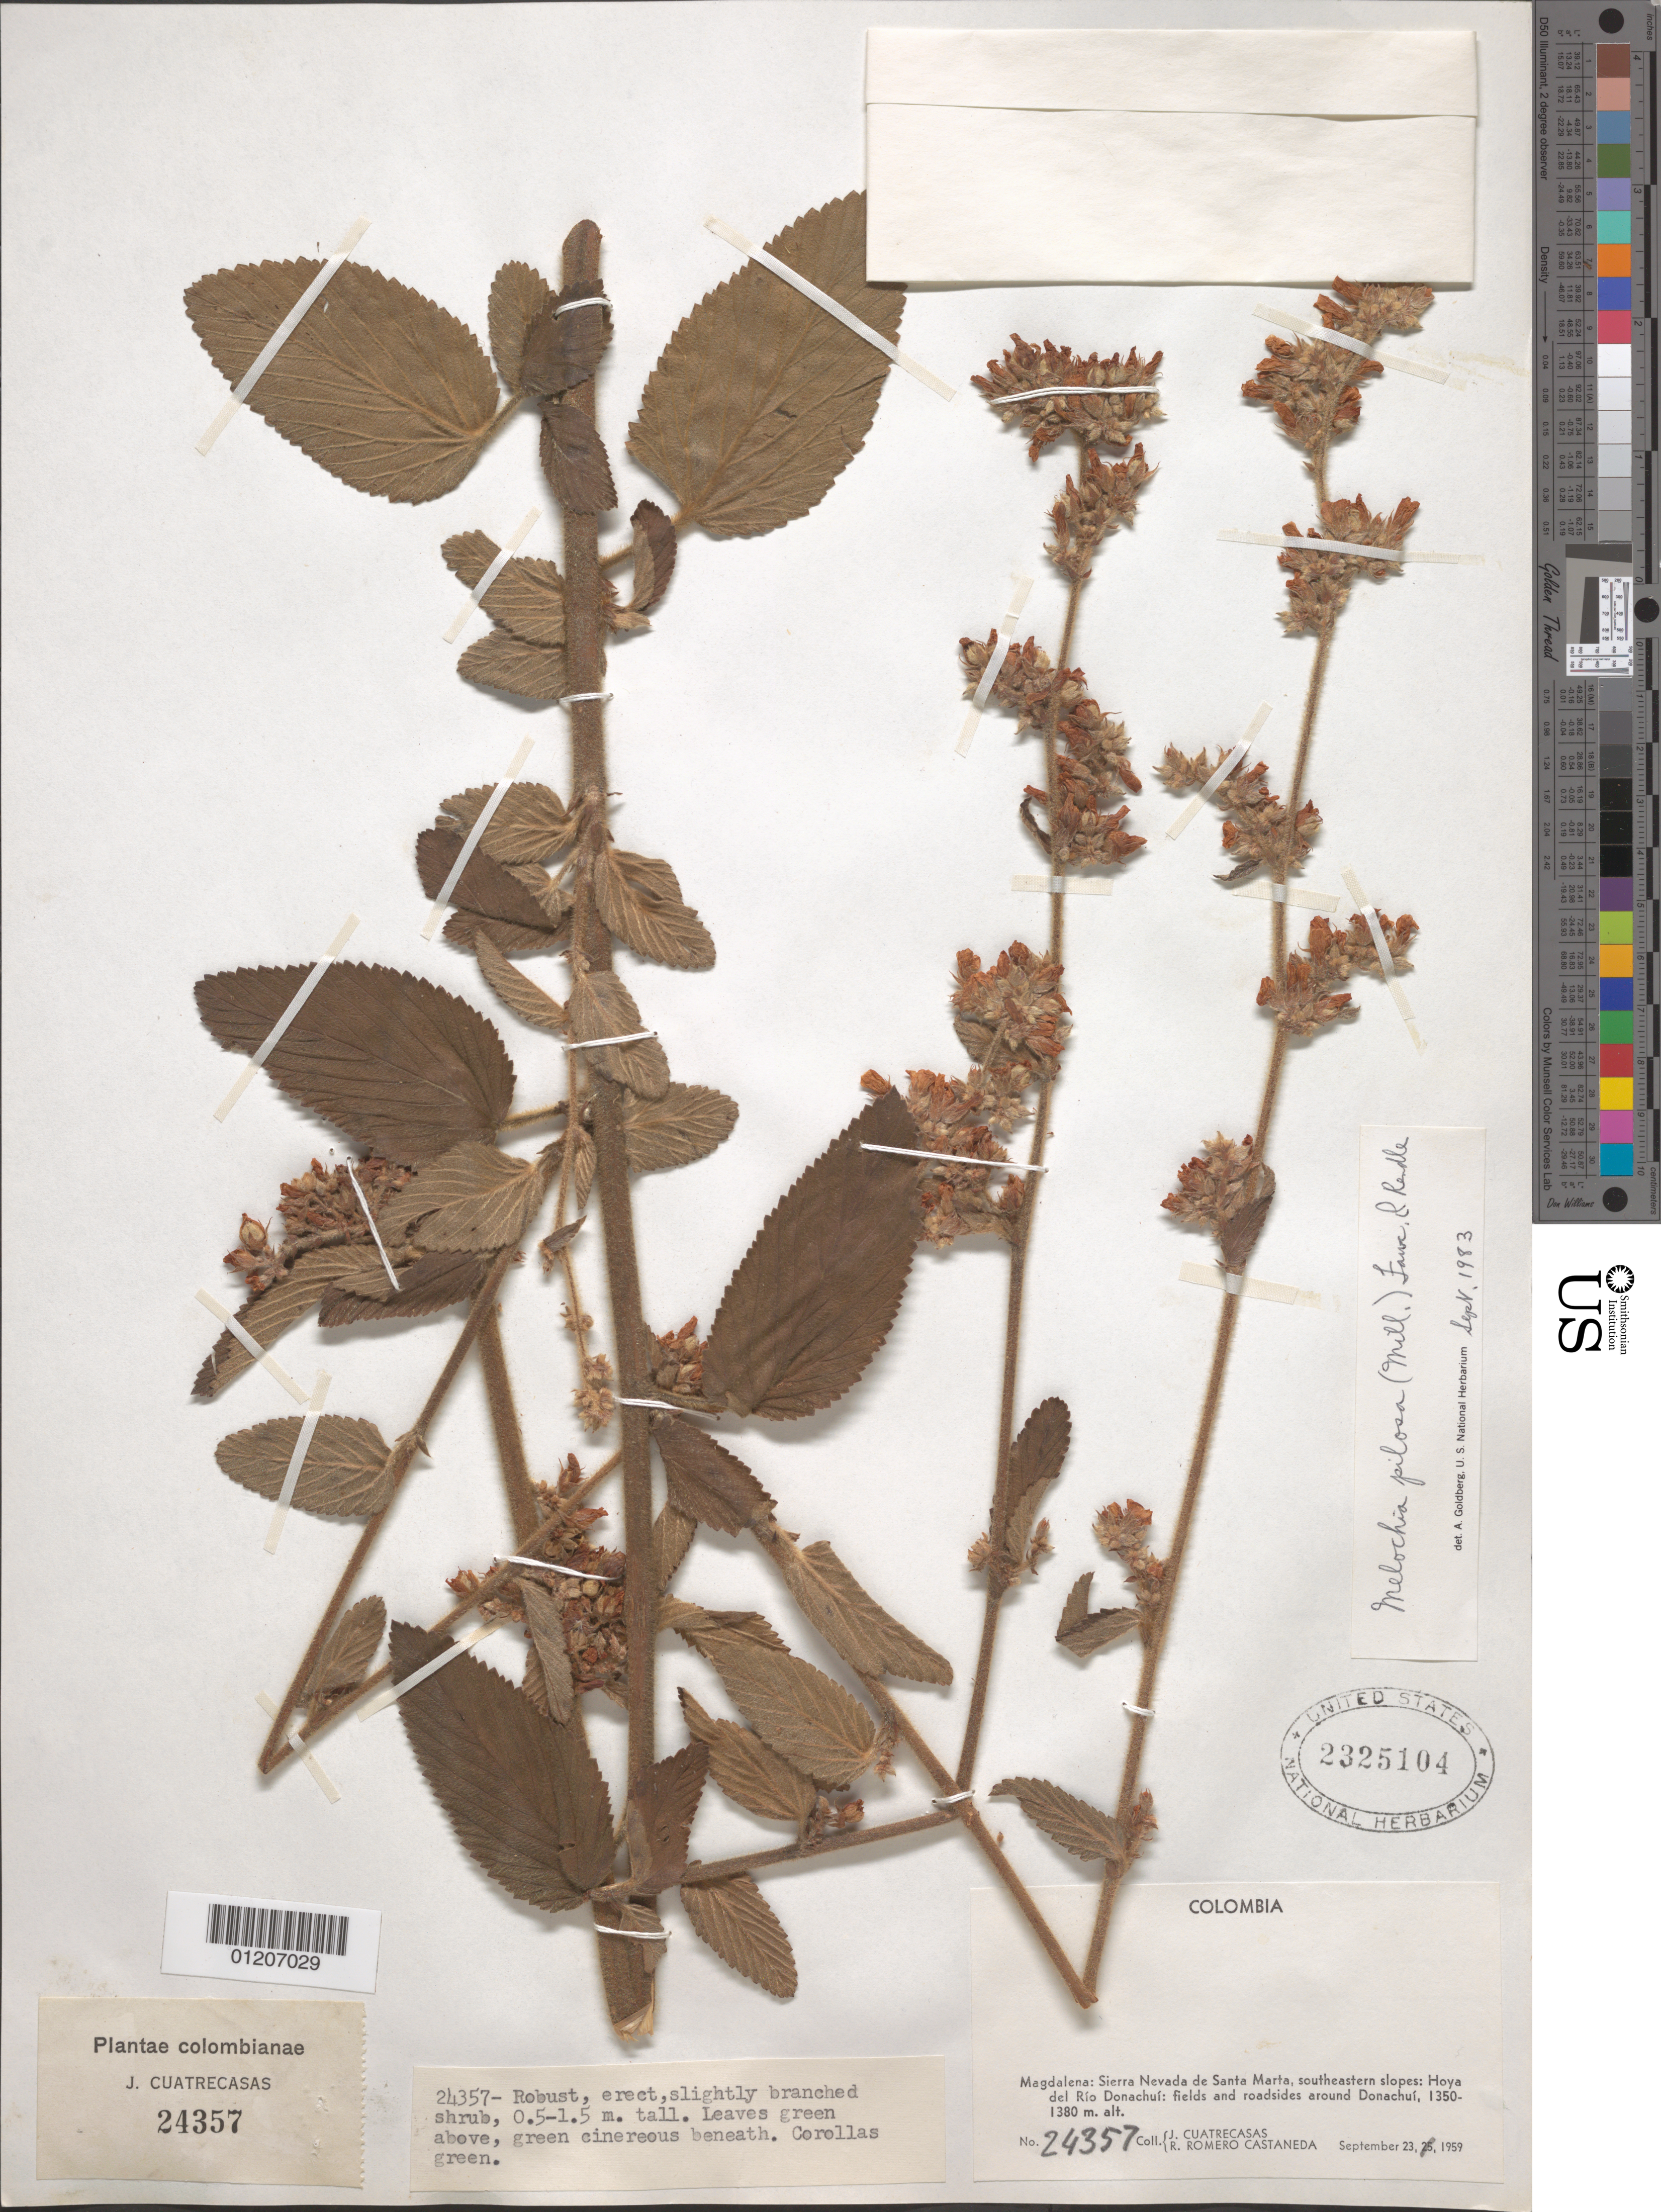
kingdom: Plantae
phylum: Tracheophyta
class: Magnoliopsida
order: Malvales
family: Malvaceae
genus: Melochia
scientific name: Melochia pilosa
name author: (Mill.) Fawc. & Rendle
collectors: J. Cuatrecasas & R. Romero Castañeda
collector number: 24357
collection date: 1959-09-23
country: Colombia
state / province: Magdalena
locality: Sierra Nevada de Santa Marta, southeastern slopes: Hoya del Río Donachuí; fields and roadsides around Donachuí.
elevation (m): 1350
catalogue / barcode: US 2325104